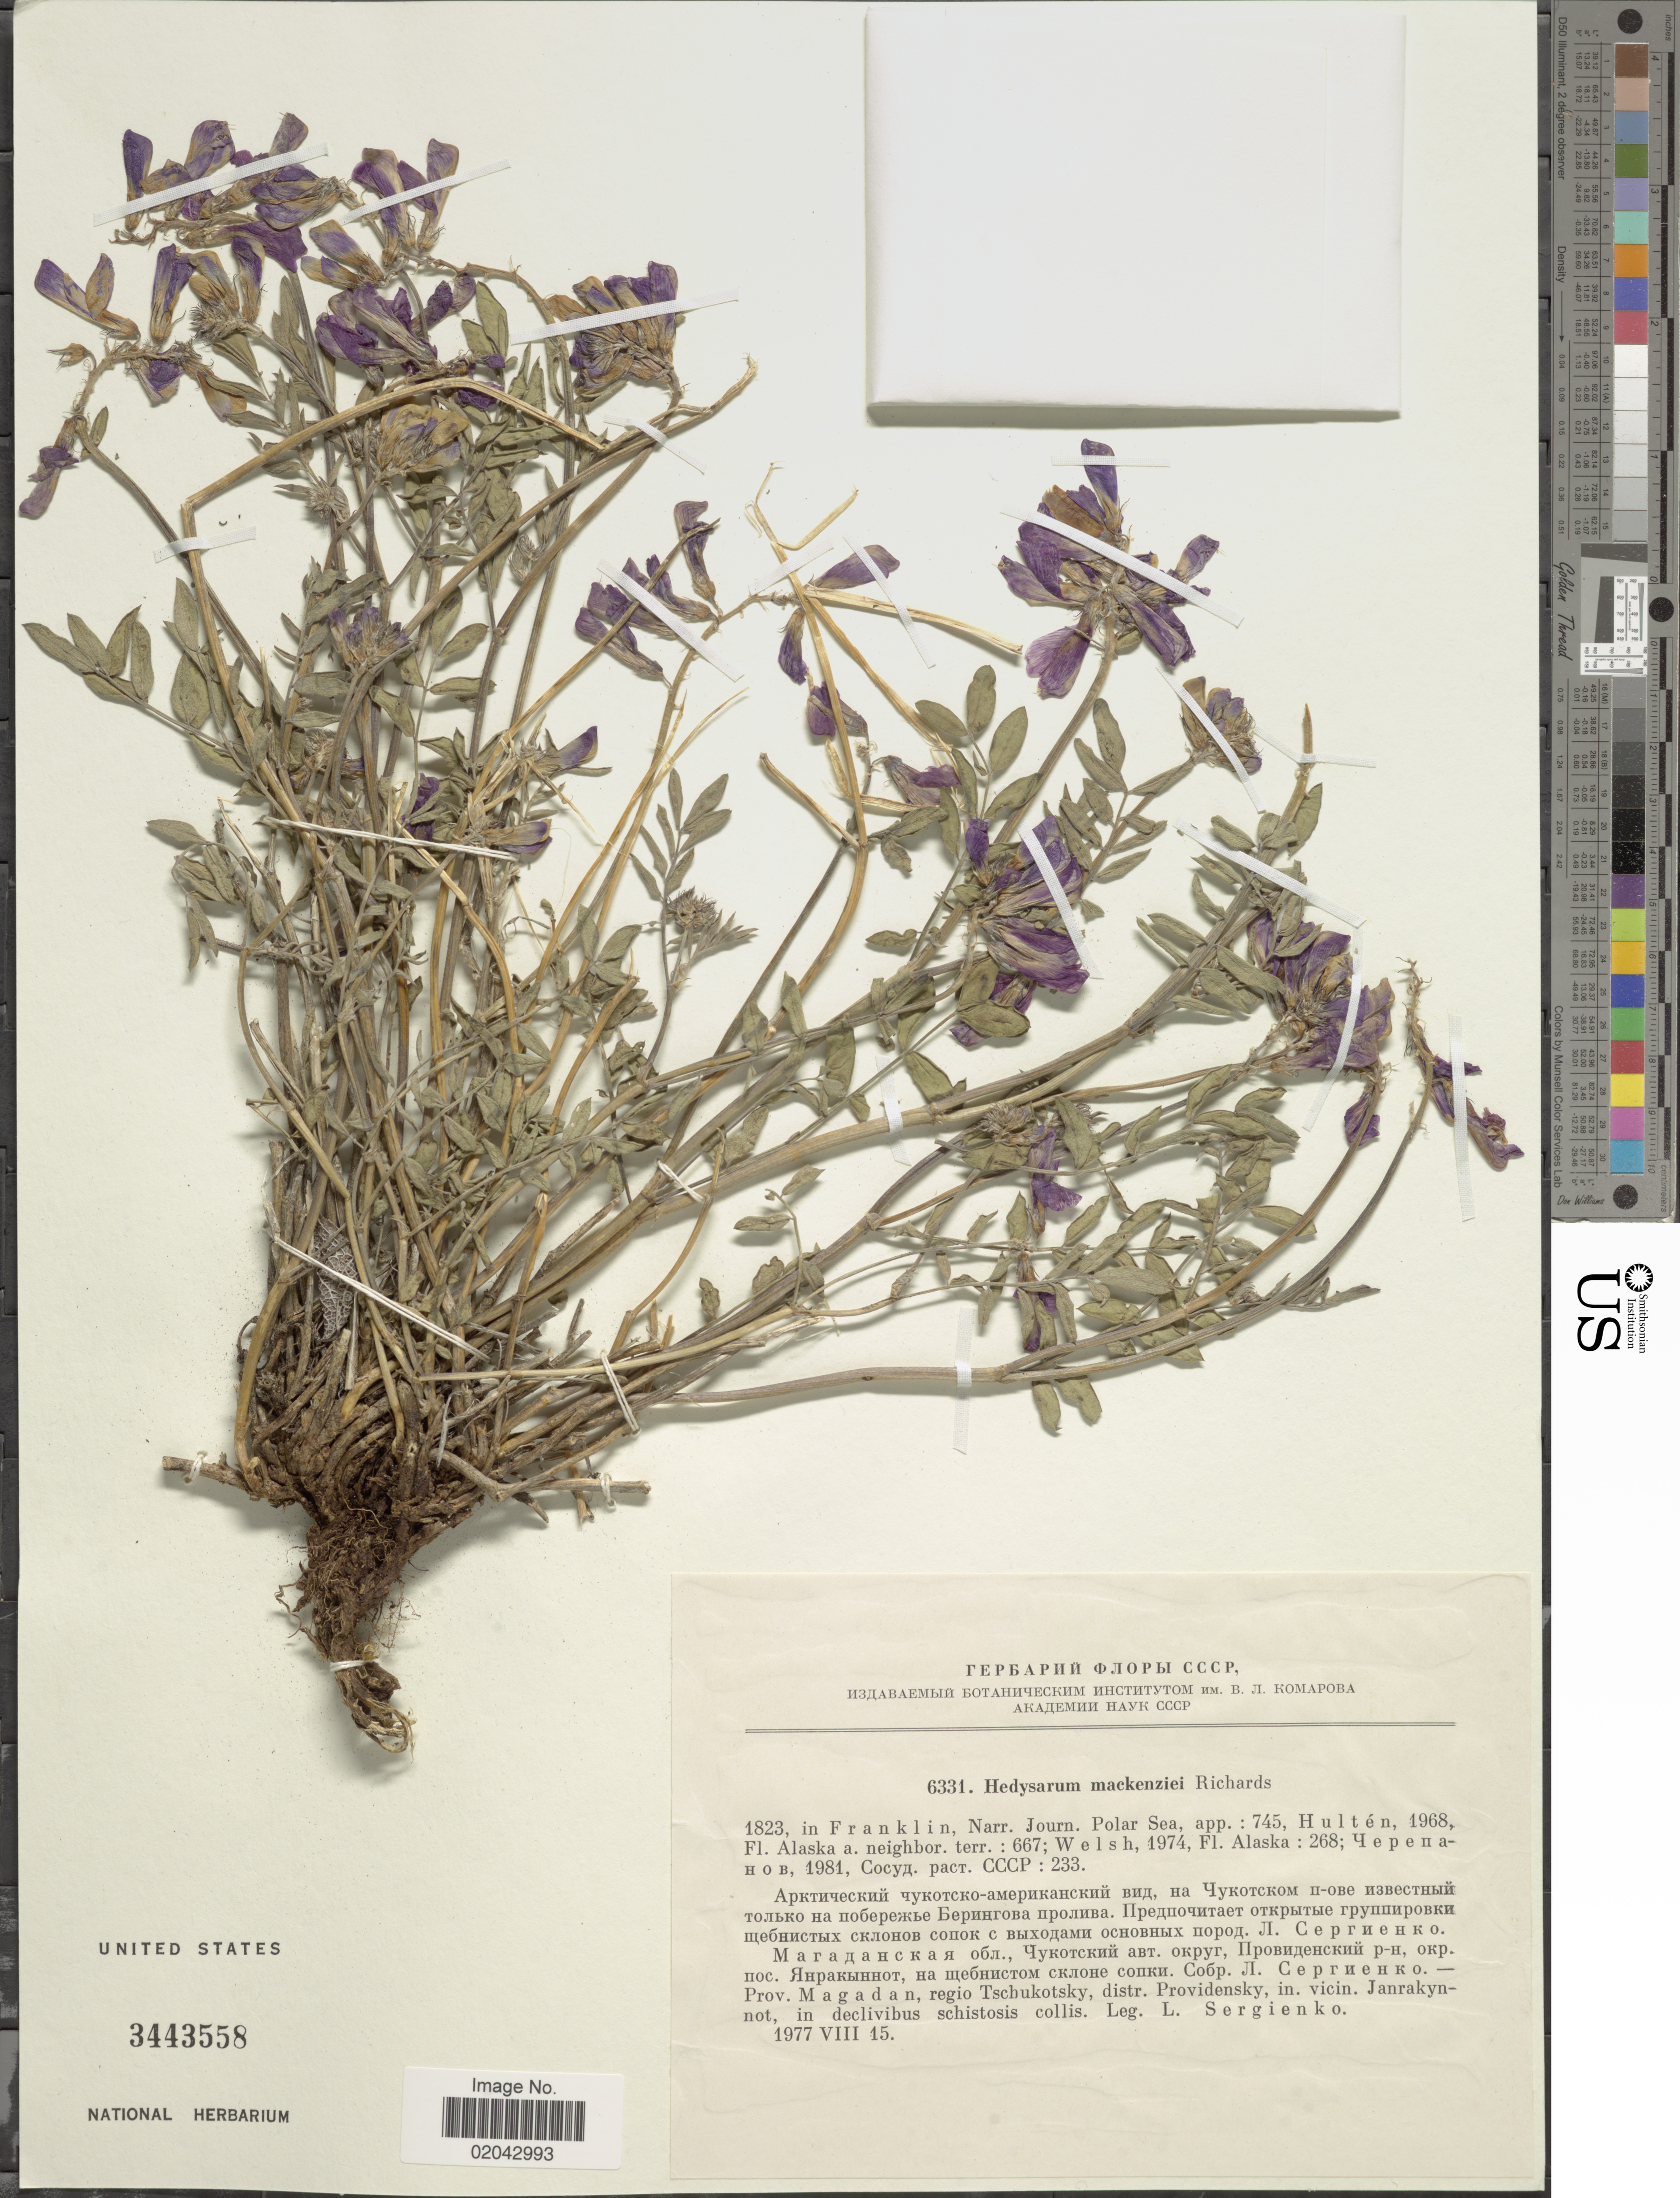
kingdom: Plantae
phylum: Tracheophyta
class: Magnoliopsida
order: Fabales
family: Fabaceae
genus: Hedysarum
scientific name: Hedysarum mackenziei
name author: Richardson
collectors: L. Sergienko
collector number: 6331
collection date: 1977-08-15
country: Russian Federation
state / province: Magadan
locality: Regio Tschukotsky, distr. Providensky, in vicin. Janrakynnot, in declivibus schistosis collis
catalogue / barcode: US 3443558